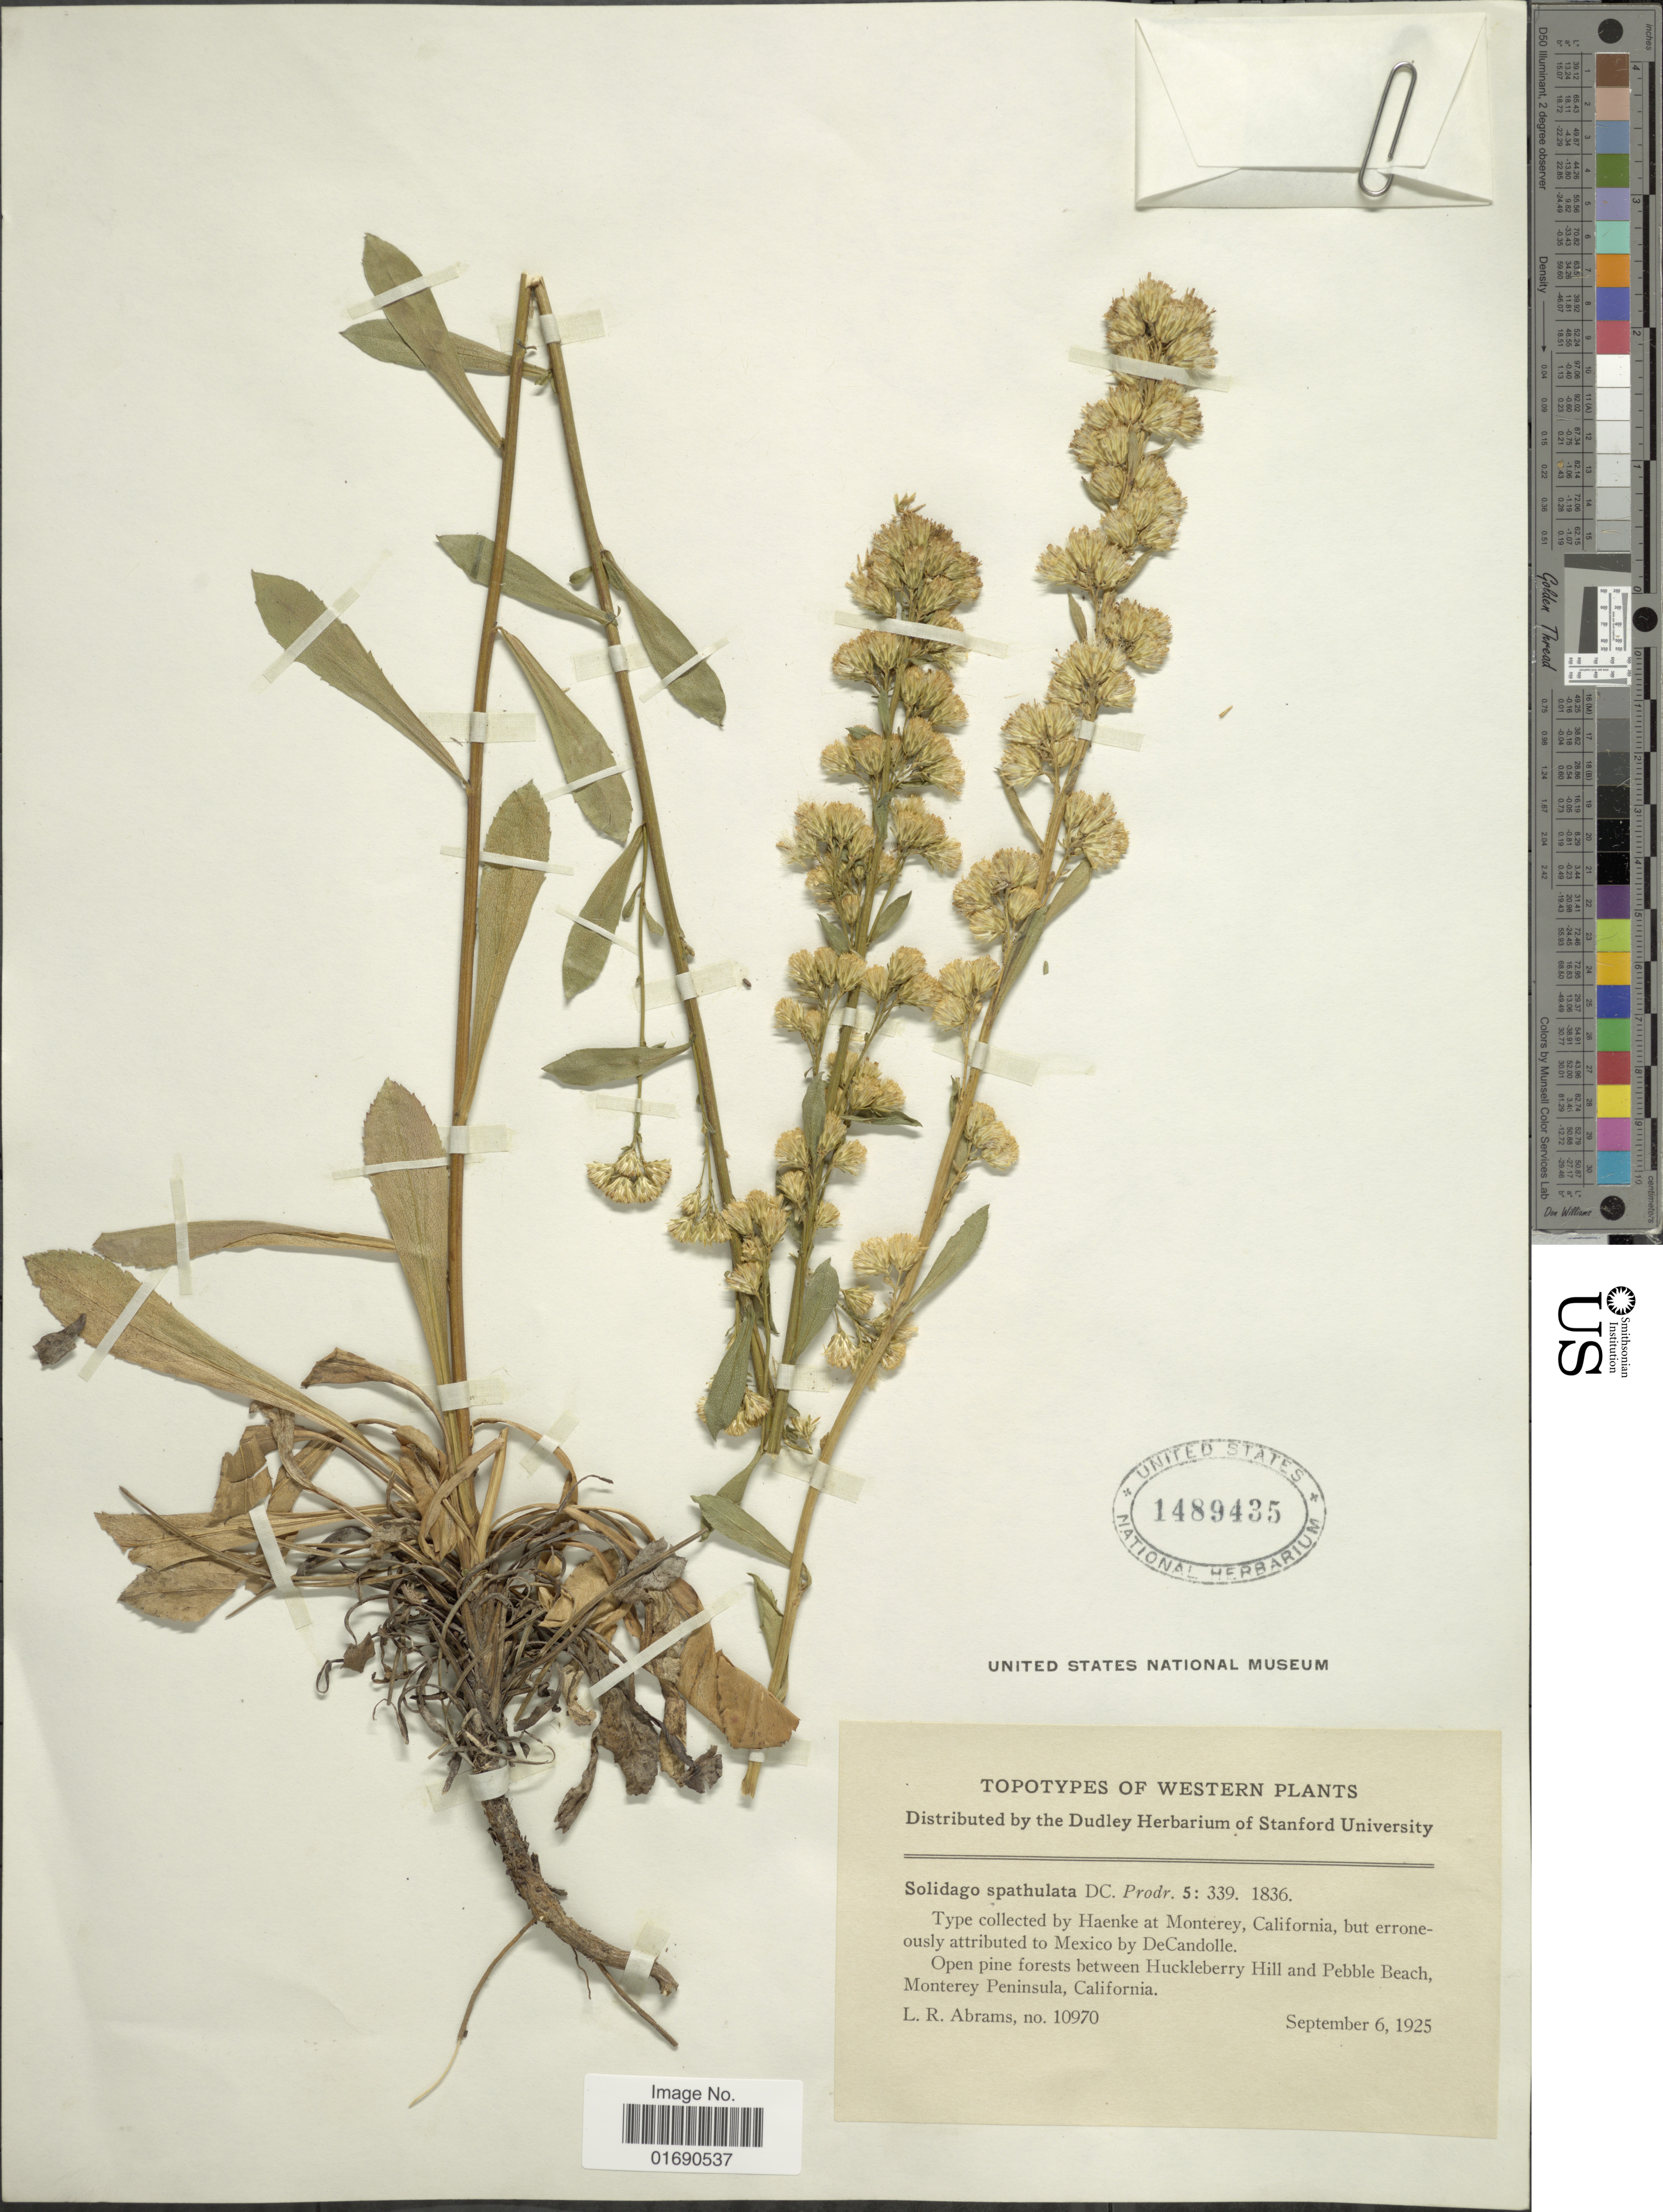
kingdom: Plantae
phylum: Tracheophyta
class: Magnoliopsida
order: Asterales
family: Asteraceae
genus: Solidago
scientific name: Solidago spathulata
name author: DC.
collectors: L. Abrams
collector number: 10970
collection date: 1925-09-06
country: United States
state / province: California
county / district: Monterey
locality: Topotypes of Western Plants, Open pine forests between Huckleberry Hill and Pebble Beach, Monterey Peninsula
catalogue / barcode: US 1489435